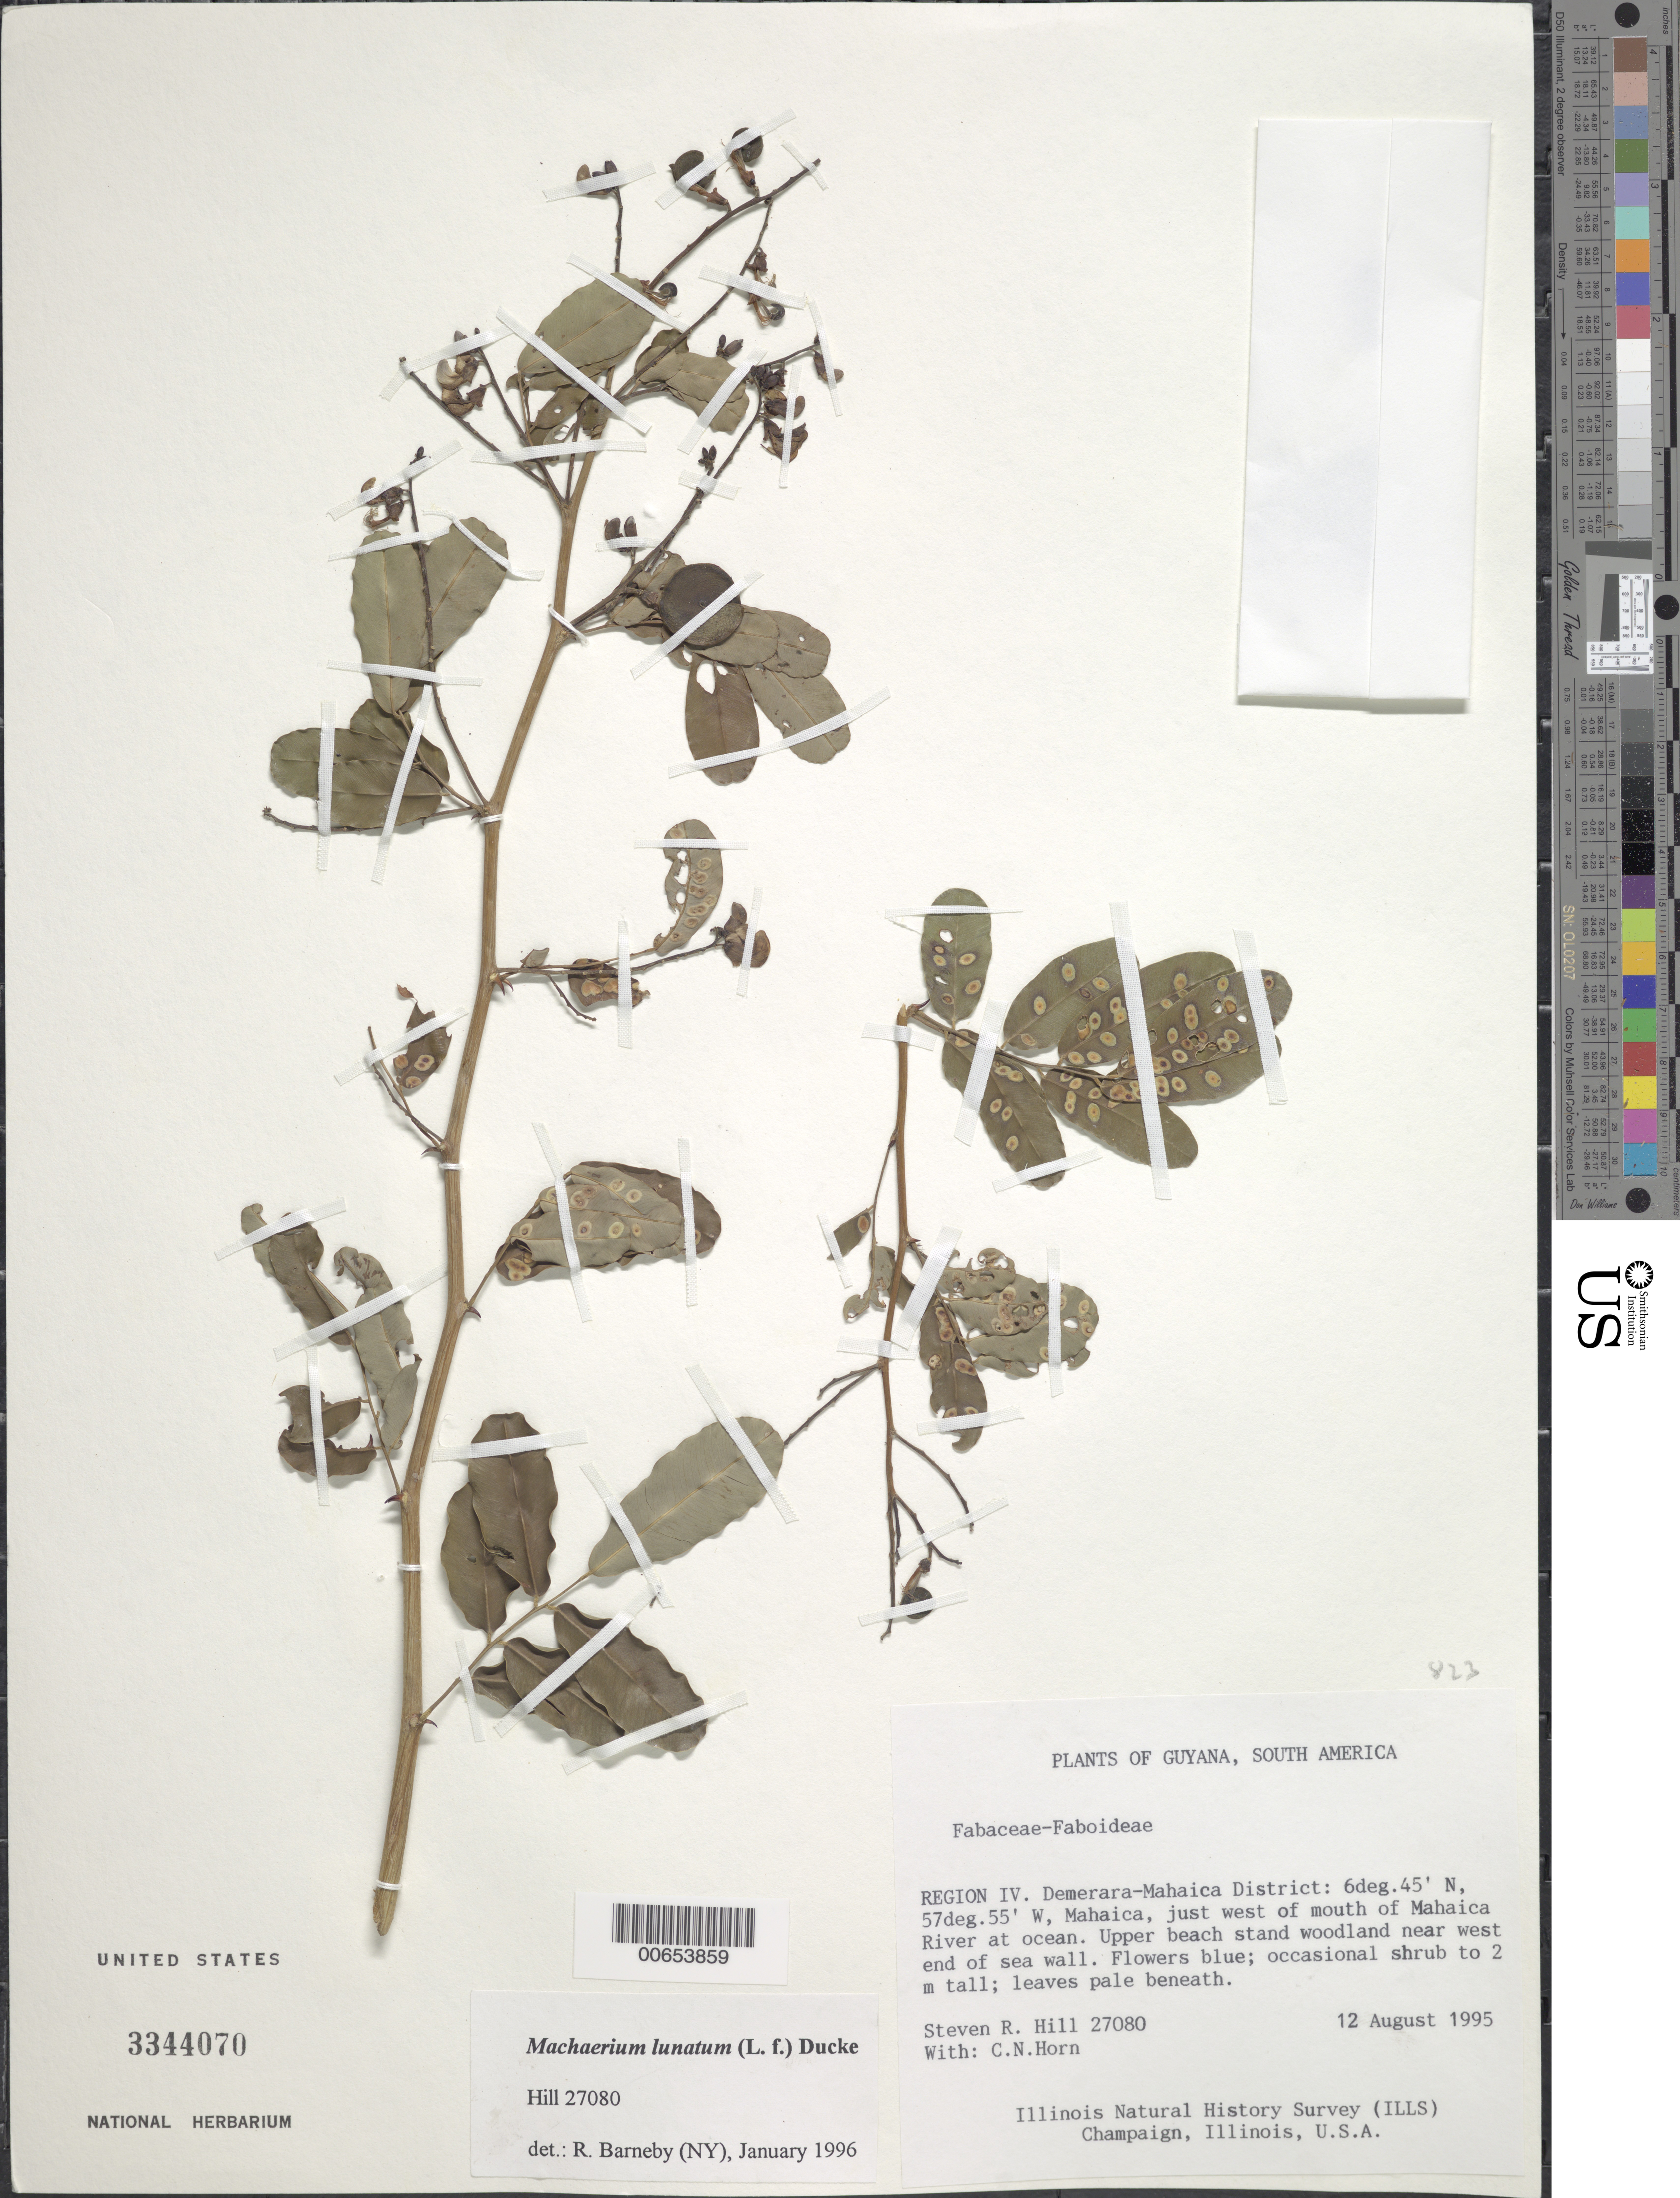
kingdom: Plantae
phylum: Tracheophyta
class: Magnoliopsida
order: Fabales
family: Fabaceae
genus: Machaerium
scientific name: Machaerium lunatum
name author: (L. f.) Ducke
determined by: Barneby, Rupert C., (NY)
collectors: S. R. Hill & C. N. Horn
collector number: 27080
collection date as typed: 12-Aug-95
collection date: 1995-08-12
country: Guyana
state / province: Demerara-Mahaica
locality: Mahaica, on coast 20 miles east of Georgetown; just W of mouth of Mahaica R. at ocean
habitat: Beach woodland near west end of sea wall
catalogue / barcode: US 3344070